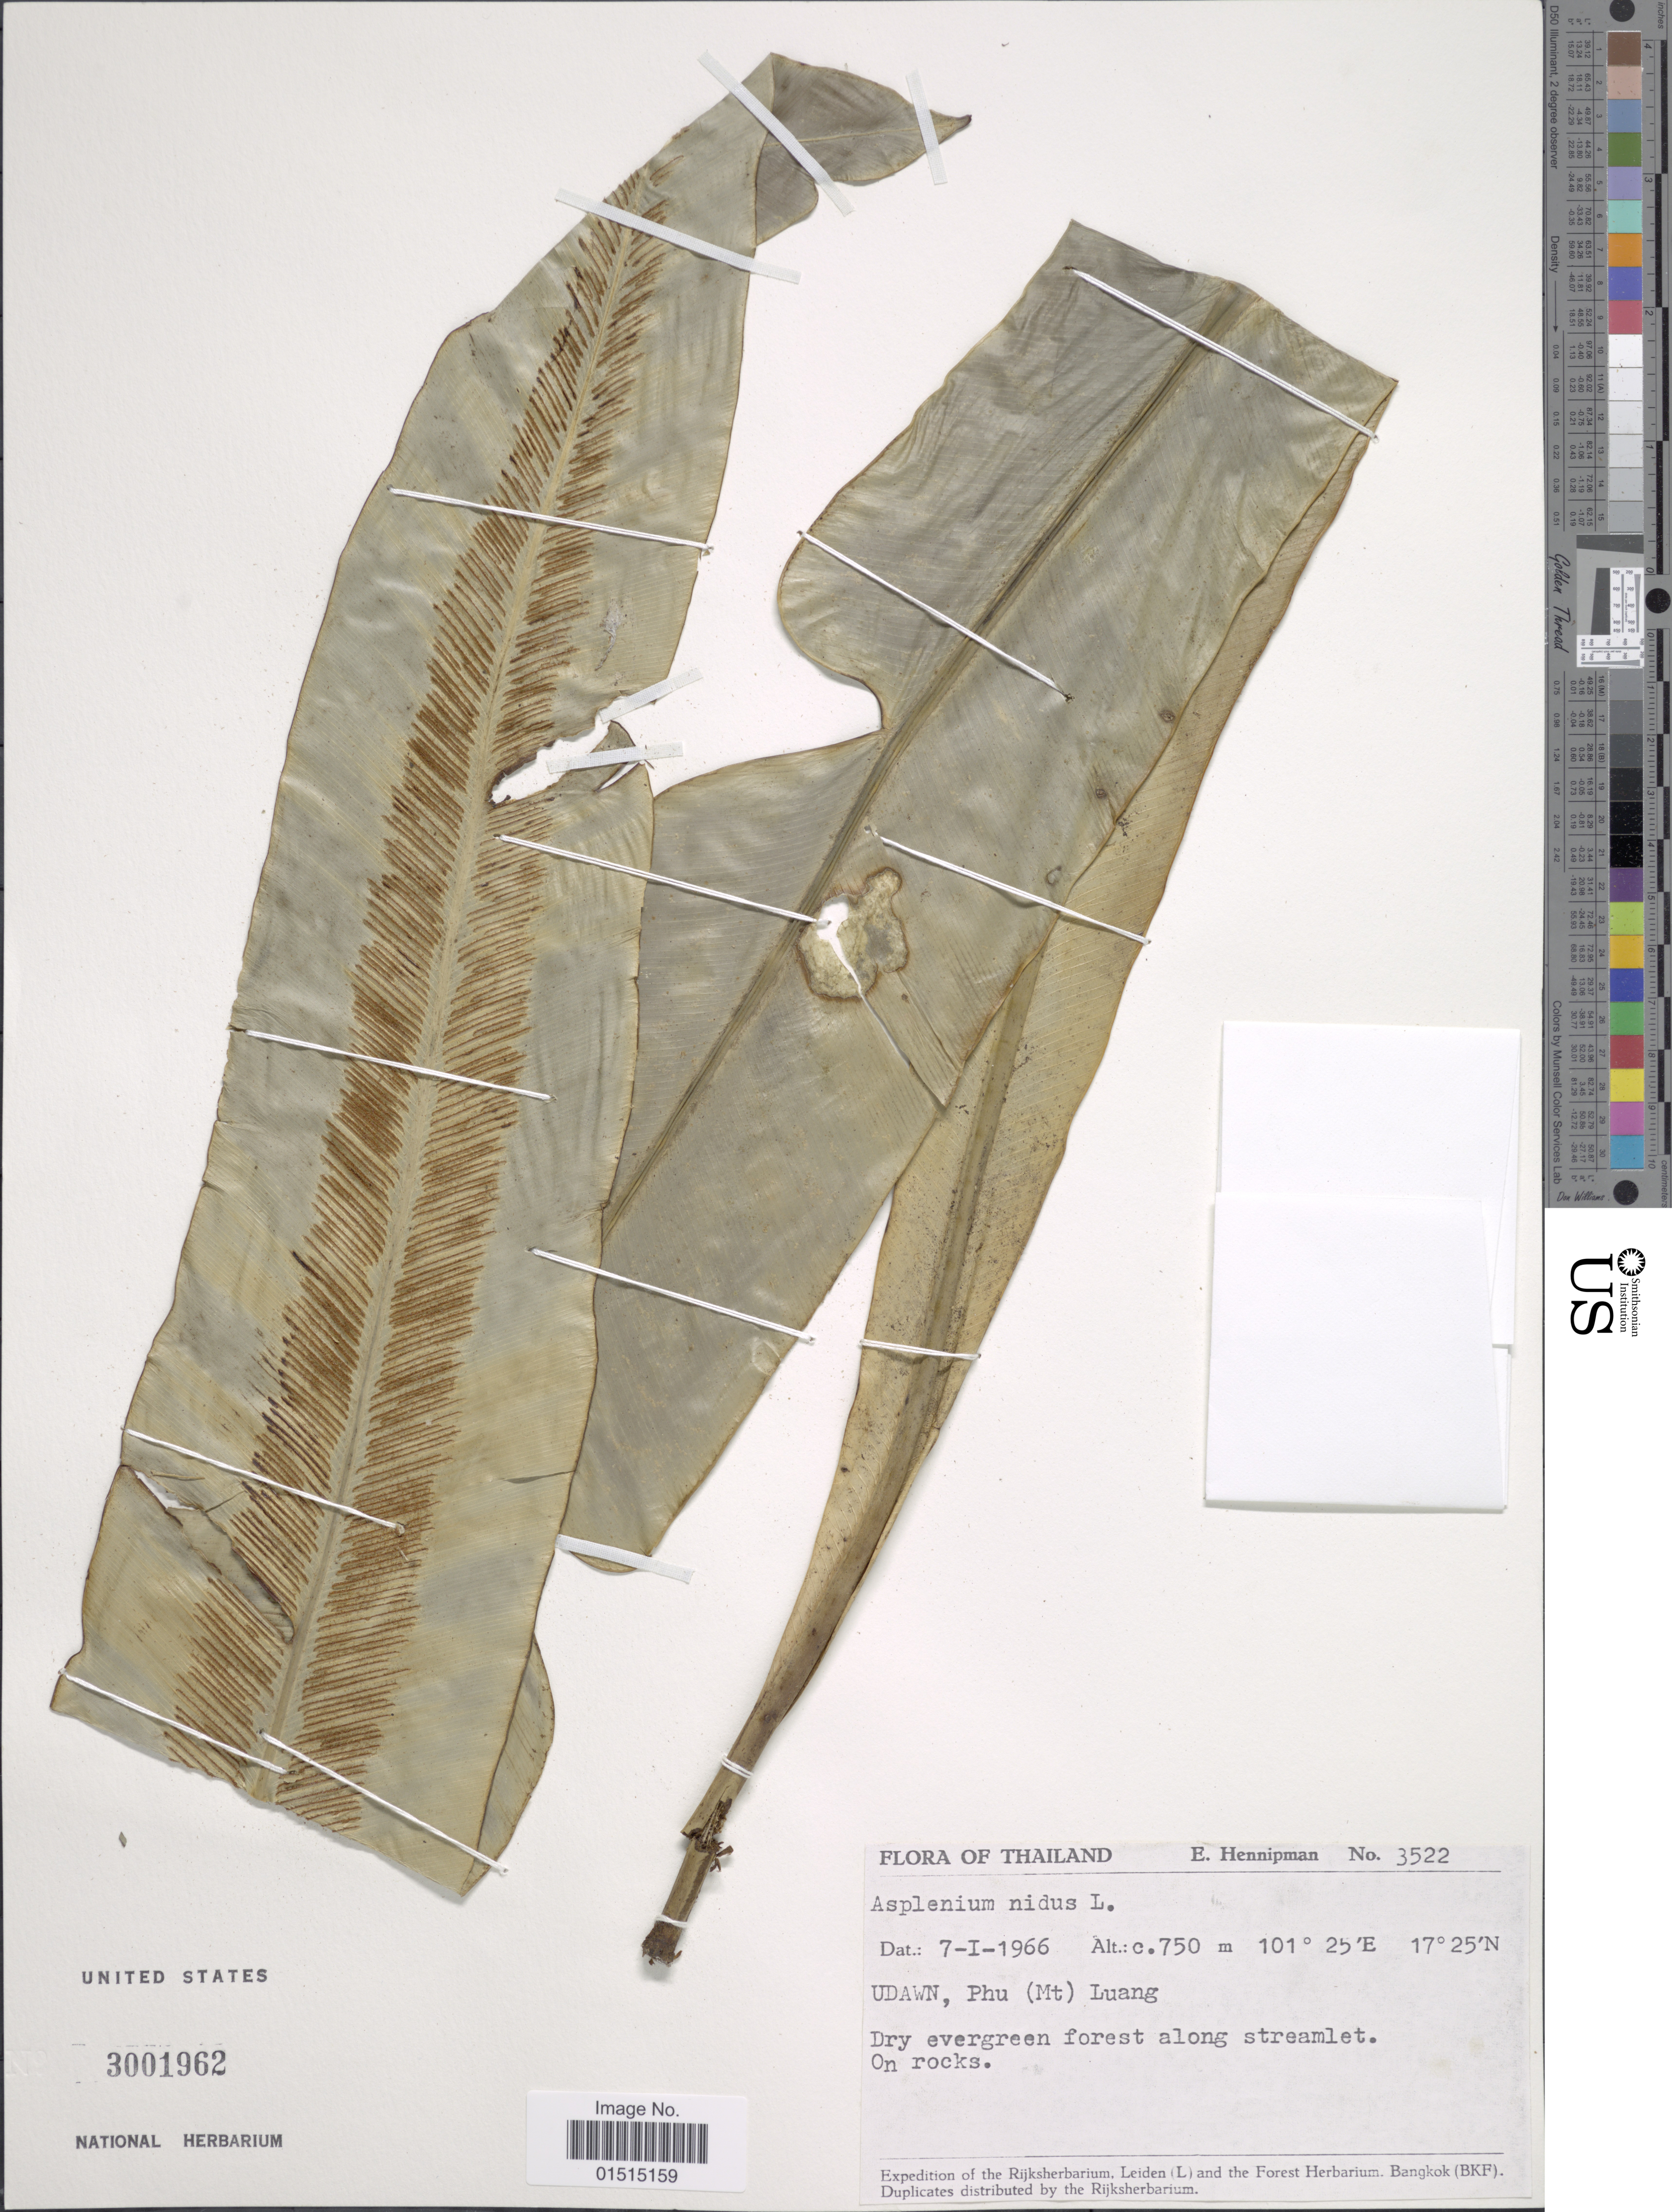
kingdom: Plantae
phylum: Tracheophyta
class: Polypodiopsida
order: Polypodiales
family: Aspleniaceae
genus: Asplenium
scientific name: Asplenium nidus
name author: L.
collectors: E. Hennipman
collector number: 3522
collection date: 1966-01-07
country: Thailand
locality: Udawn, Phu (Mt) Luang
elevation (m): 750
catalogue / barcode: US 3001962